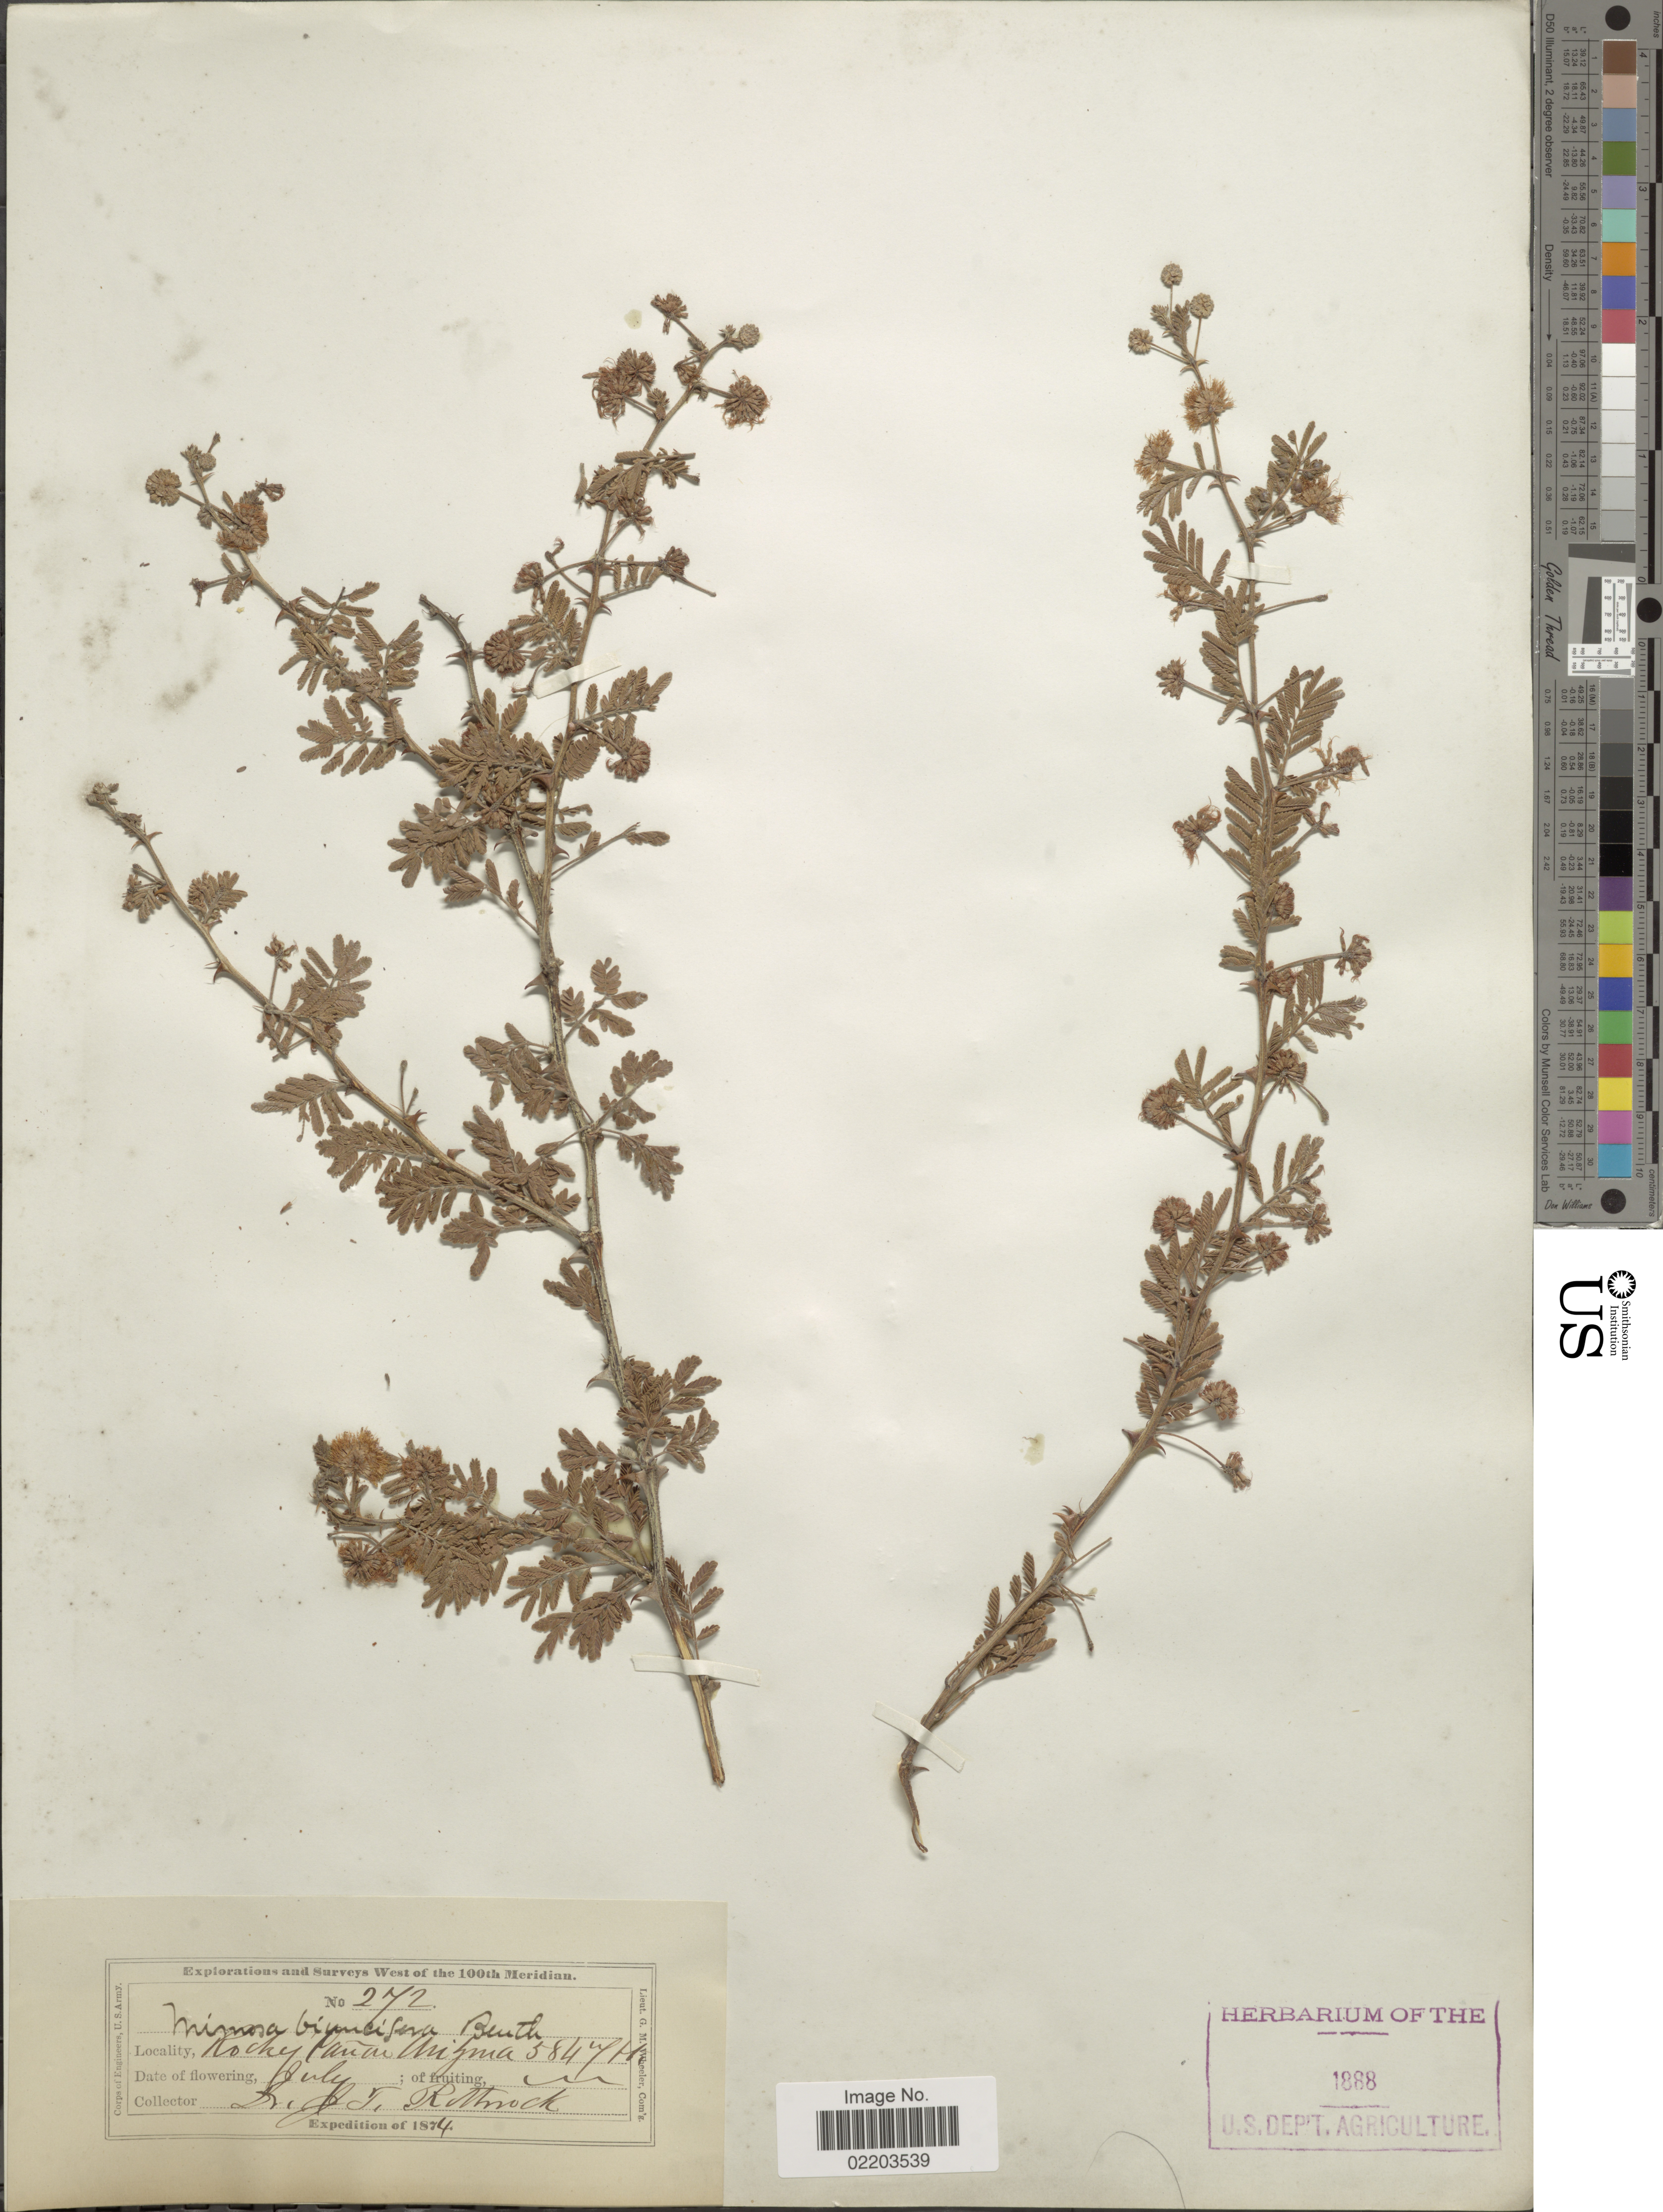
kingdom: Plantae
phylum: Tracheophyta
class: Magnoliopsida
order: Fabales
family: Fabaceae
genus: Mimosa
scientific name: Mimosa biuncifera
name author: Benth.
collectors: J. T. Rothrock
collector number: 272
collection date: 1874-07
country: United States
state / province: Arizona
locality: West of the 100th Meridian, Rocky Canon.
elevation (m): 1782